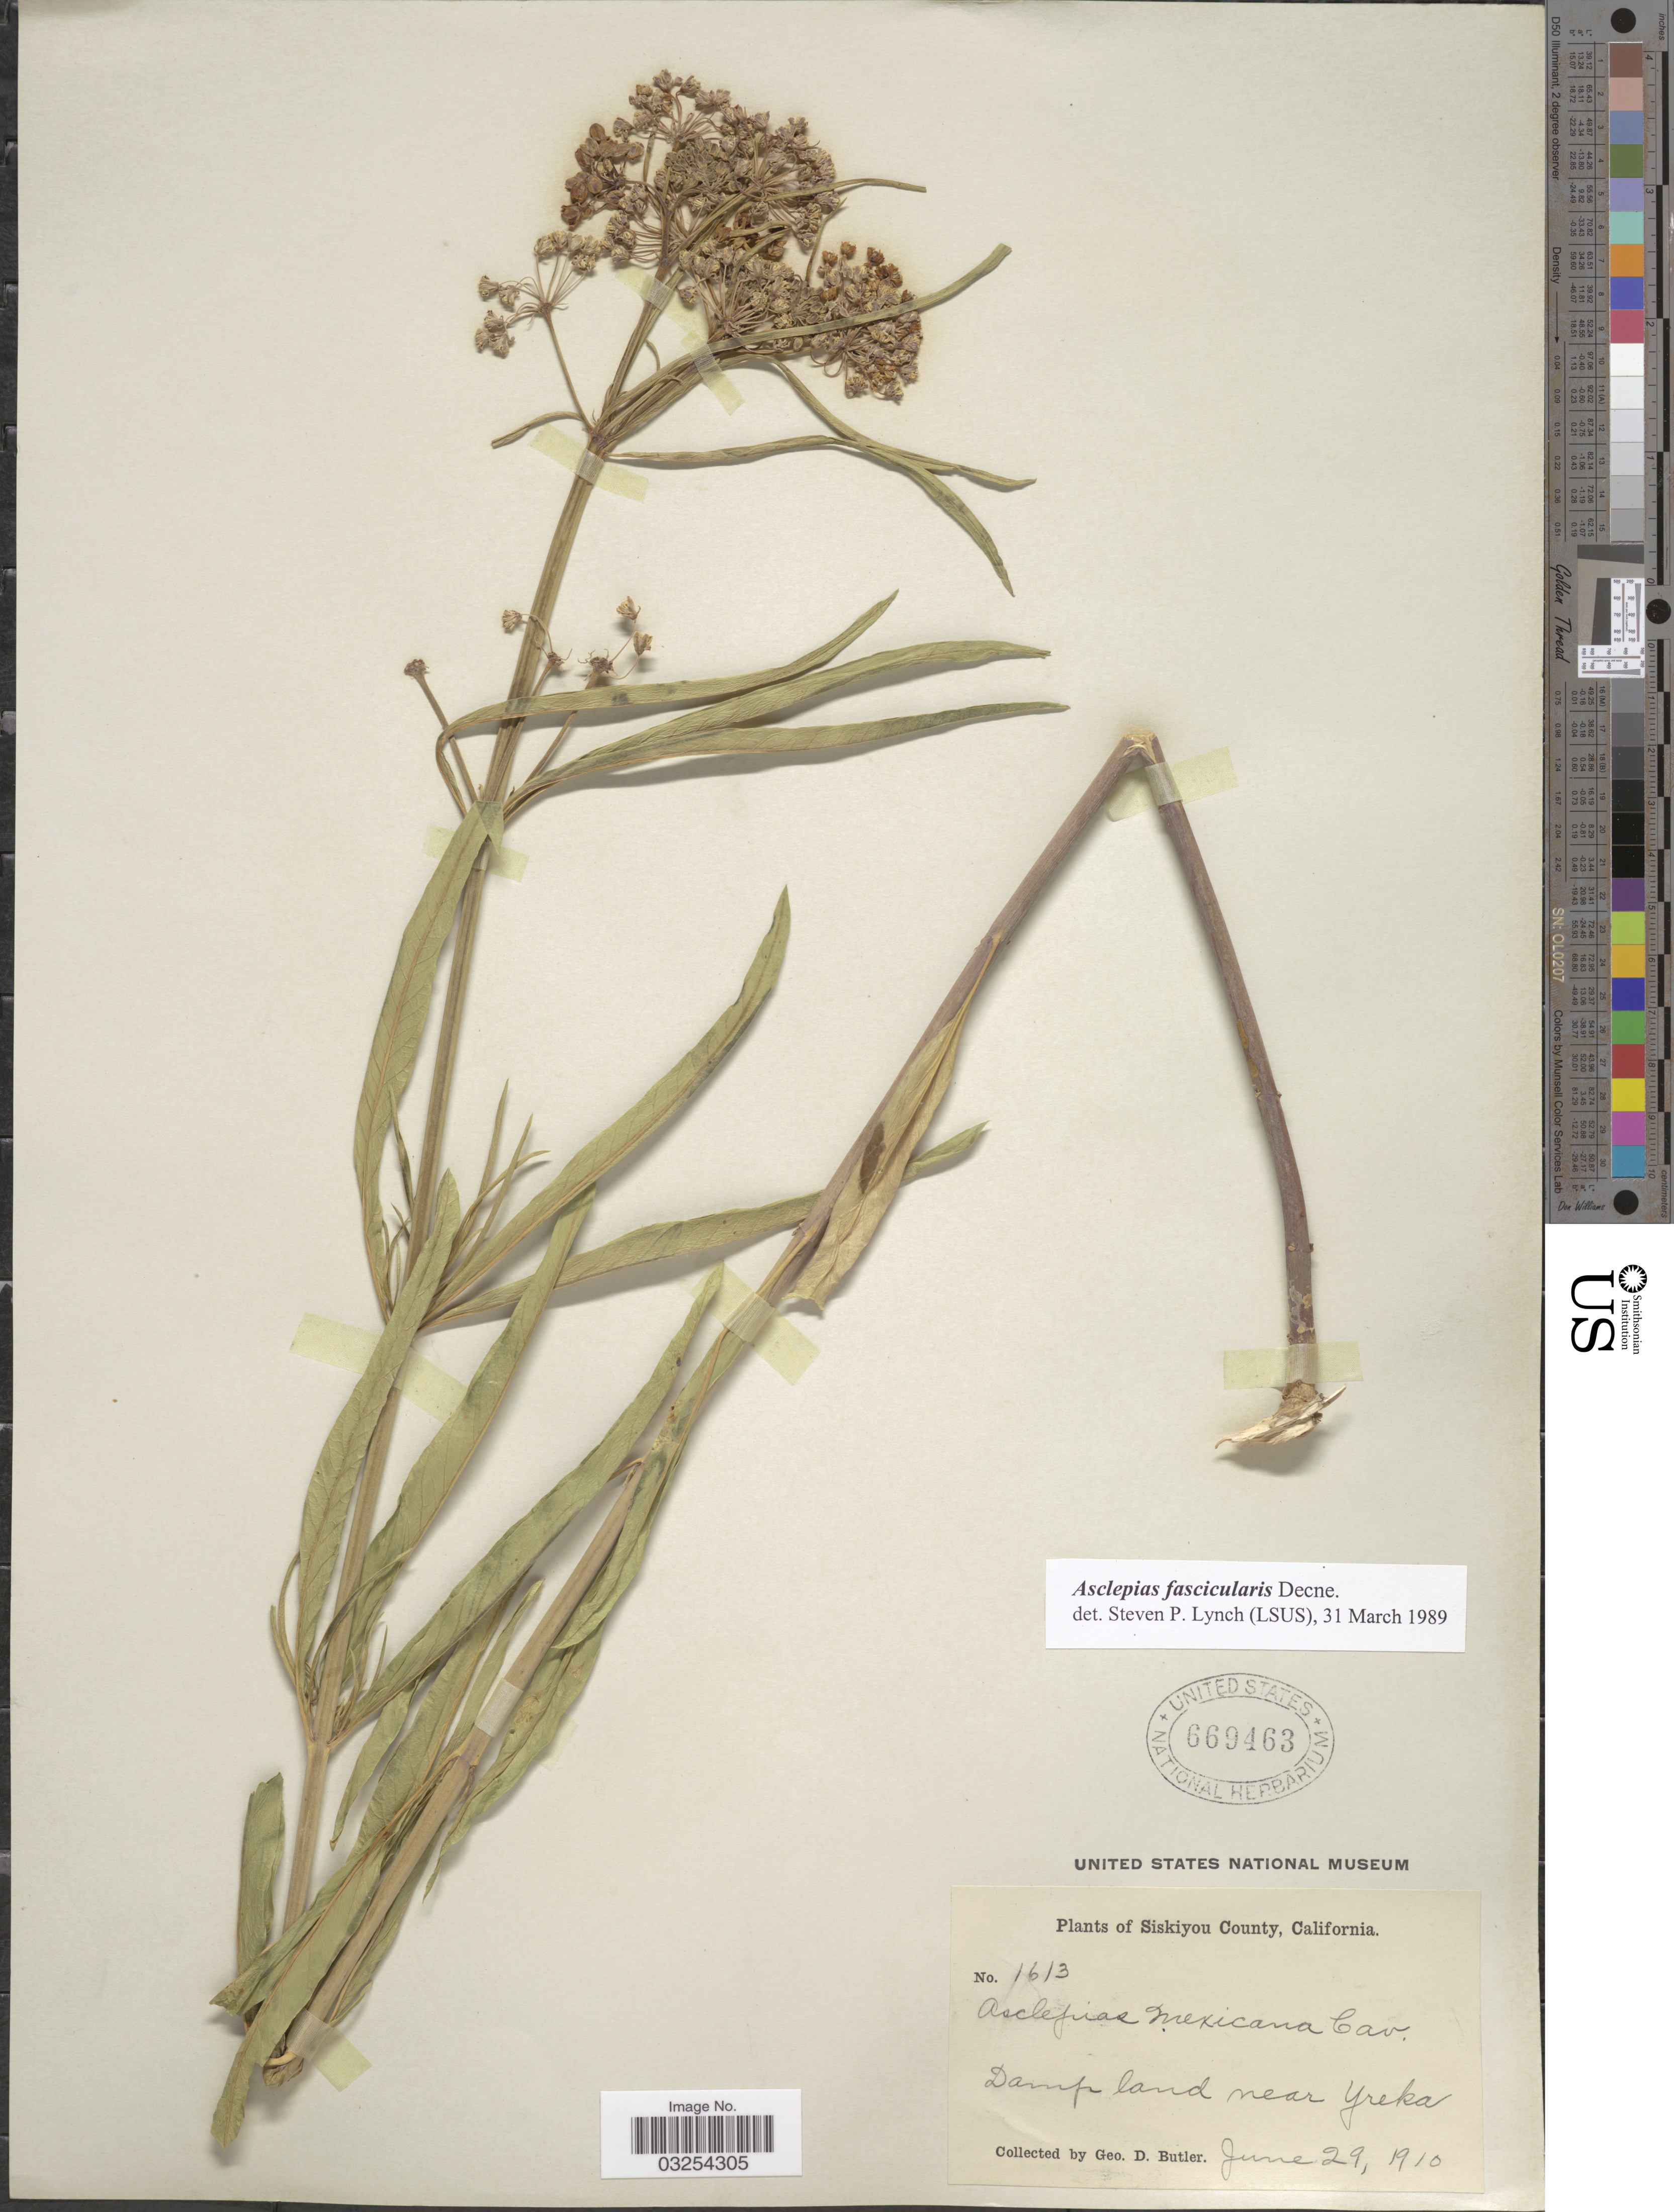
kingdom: Plantae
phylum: Tracheophyta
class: Magnoliopsida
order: Gentianales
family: Apocynaceae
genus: Asclepias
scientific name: Asclepias fascicularis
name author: Decne.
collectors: G. D. Butler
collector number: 1613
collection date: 1910-06-29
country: United States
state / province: California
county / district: Siskiyou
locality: Siskiyou County. Near Yreka.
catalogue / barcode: US 669463